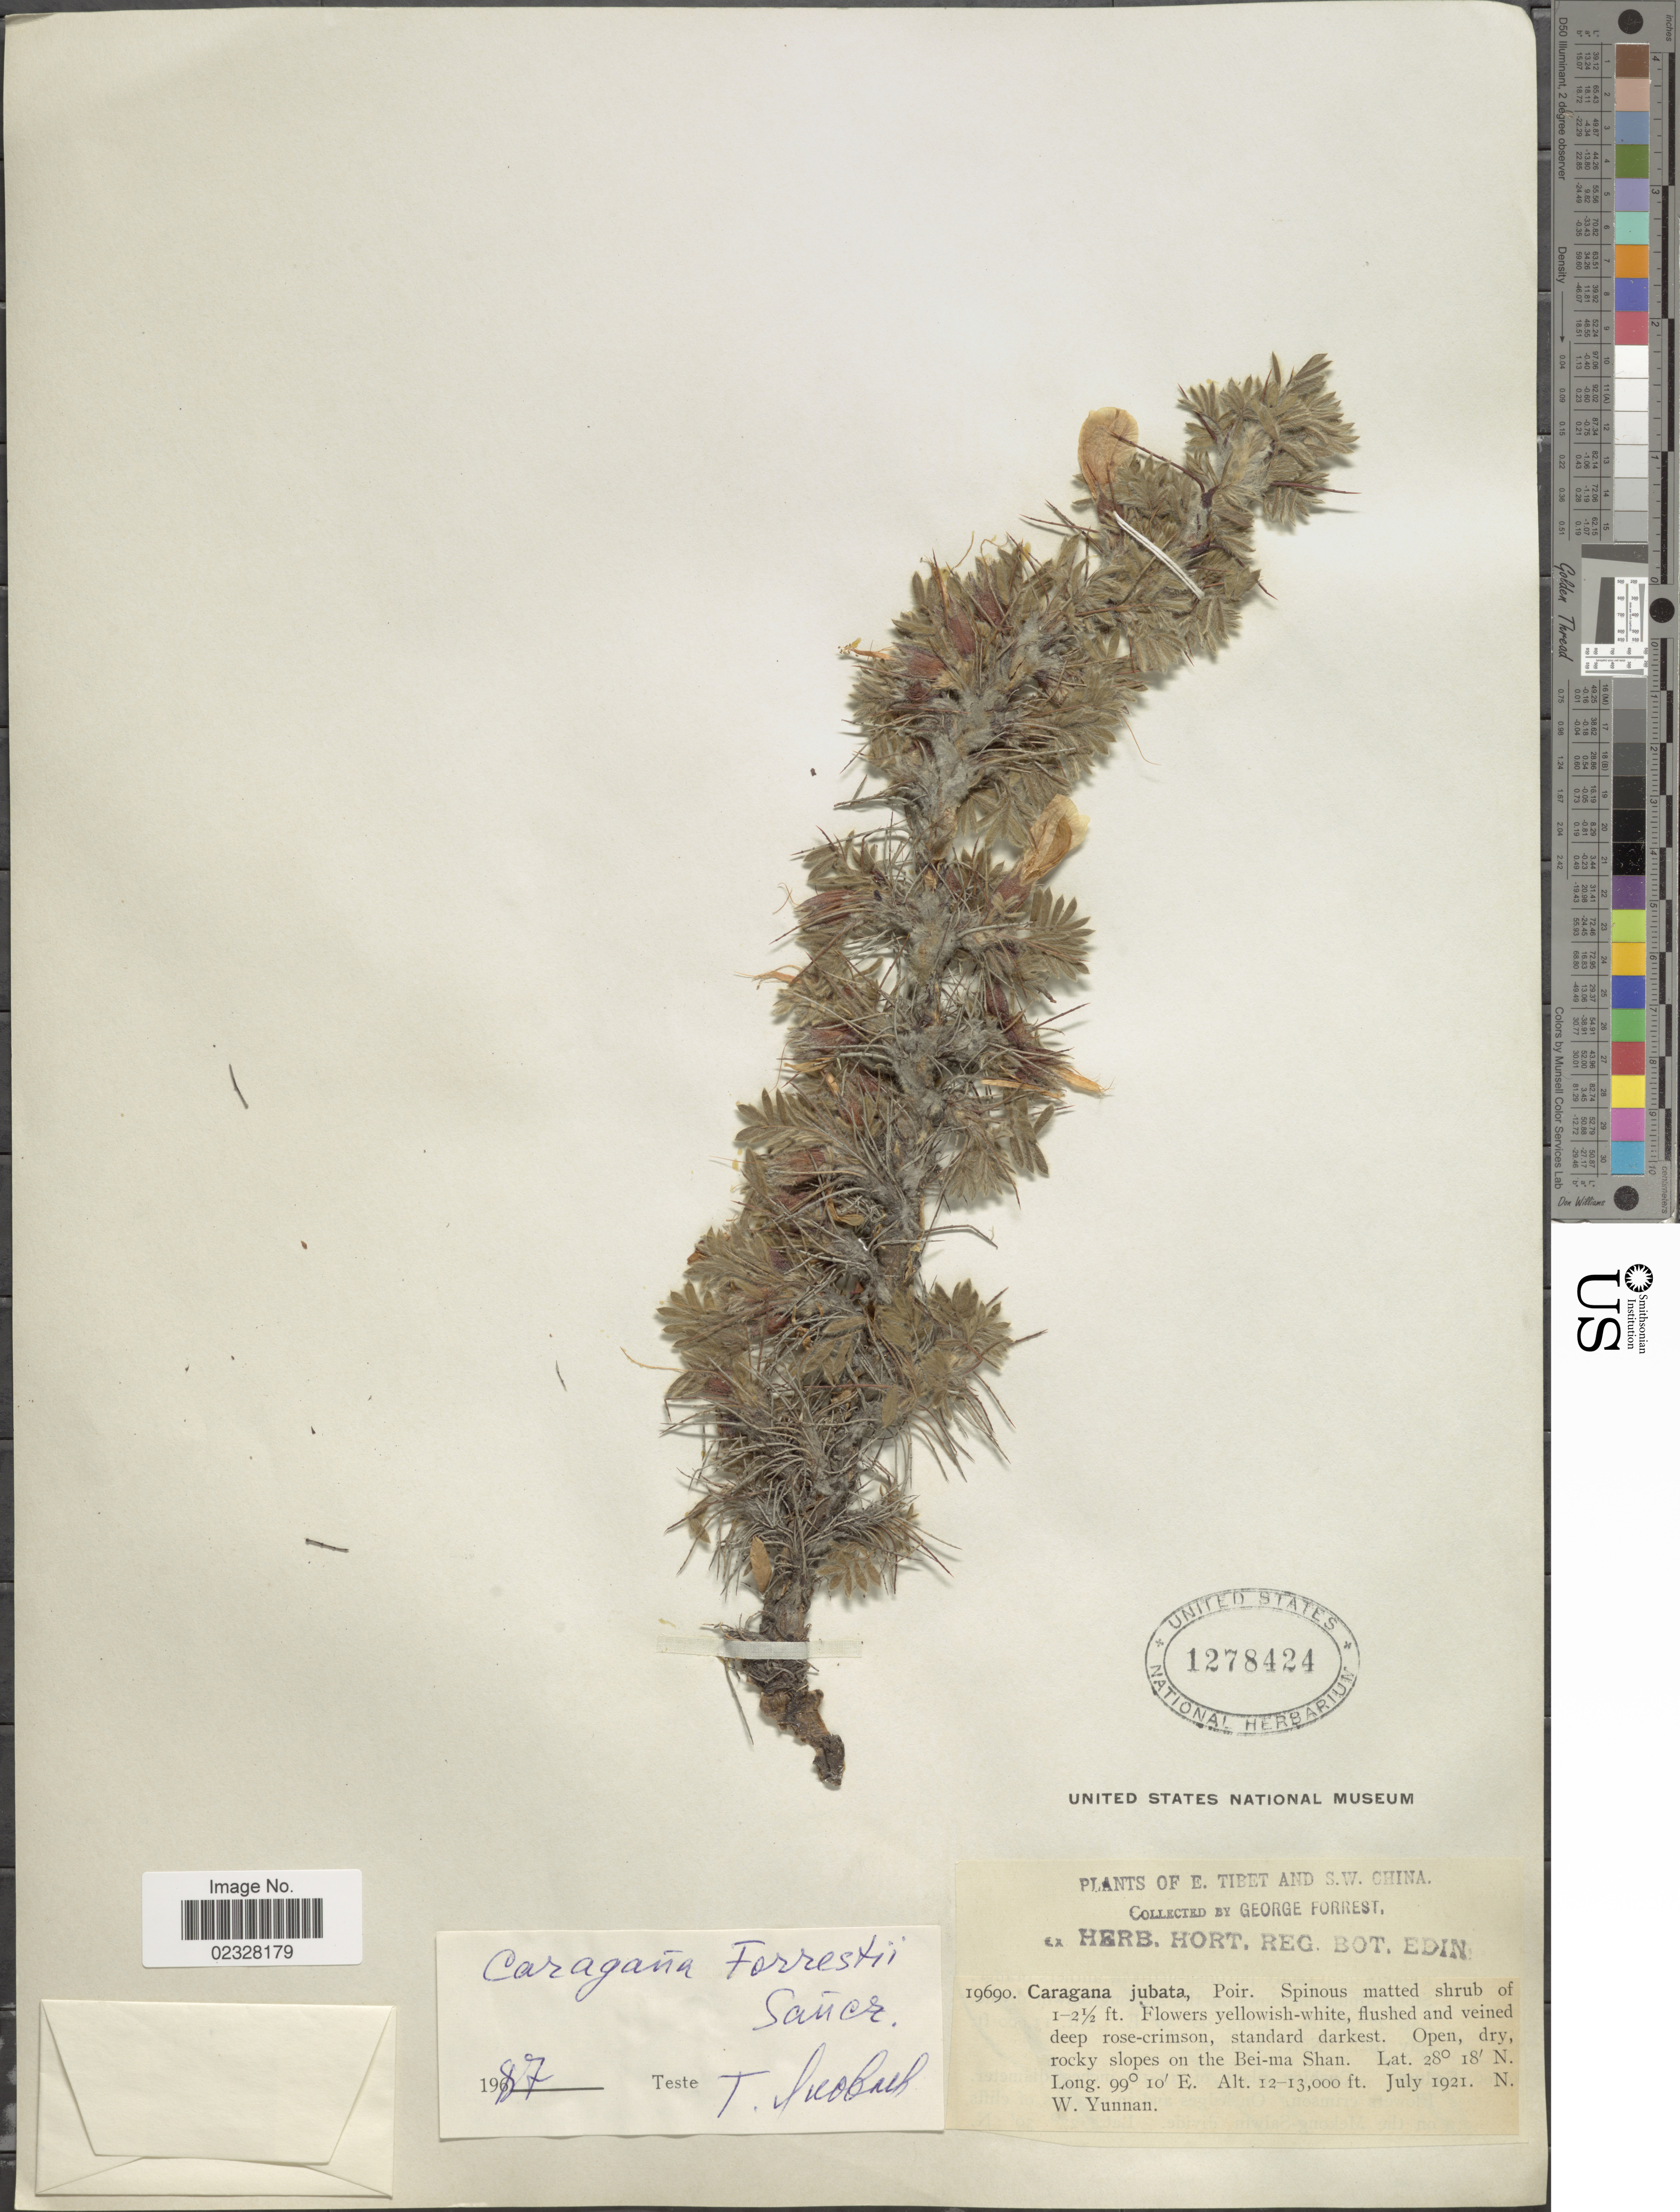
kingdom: Plantae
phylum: Tracheophyta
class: Magnoliopsida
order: Fabales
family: Fabaceae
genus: Caragana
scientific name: Caragana forrestii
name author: Sanchir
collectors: G. Forrest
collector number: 19690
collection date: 1921-07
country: China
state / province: Yunnan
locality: E. Tibet and S. W. China. Open, dry, rocky slopes on the Bei-ma Shan. N. W. Yunnan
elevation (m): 3658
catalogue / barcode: US 1278424